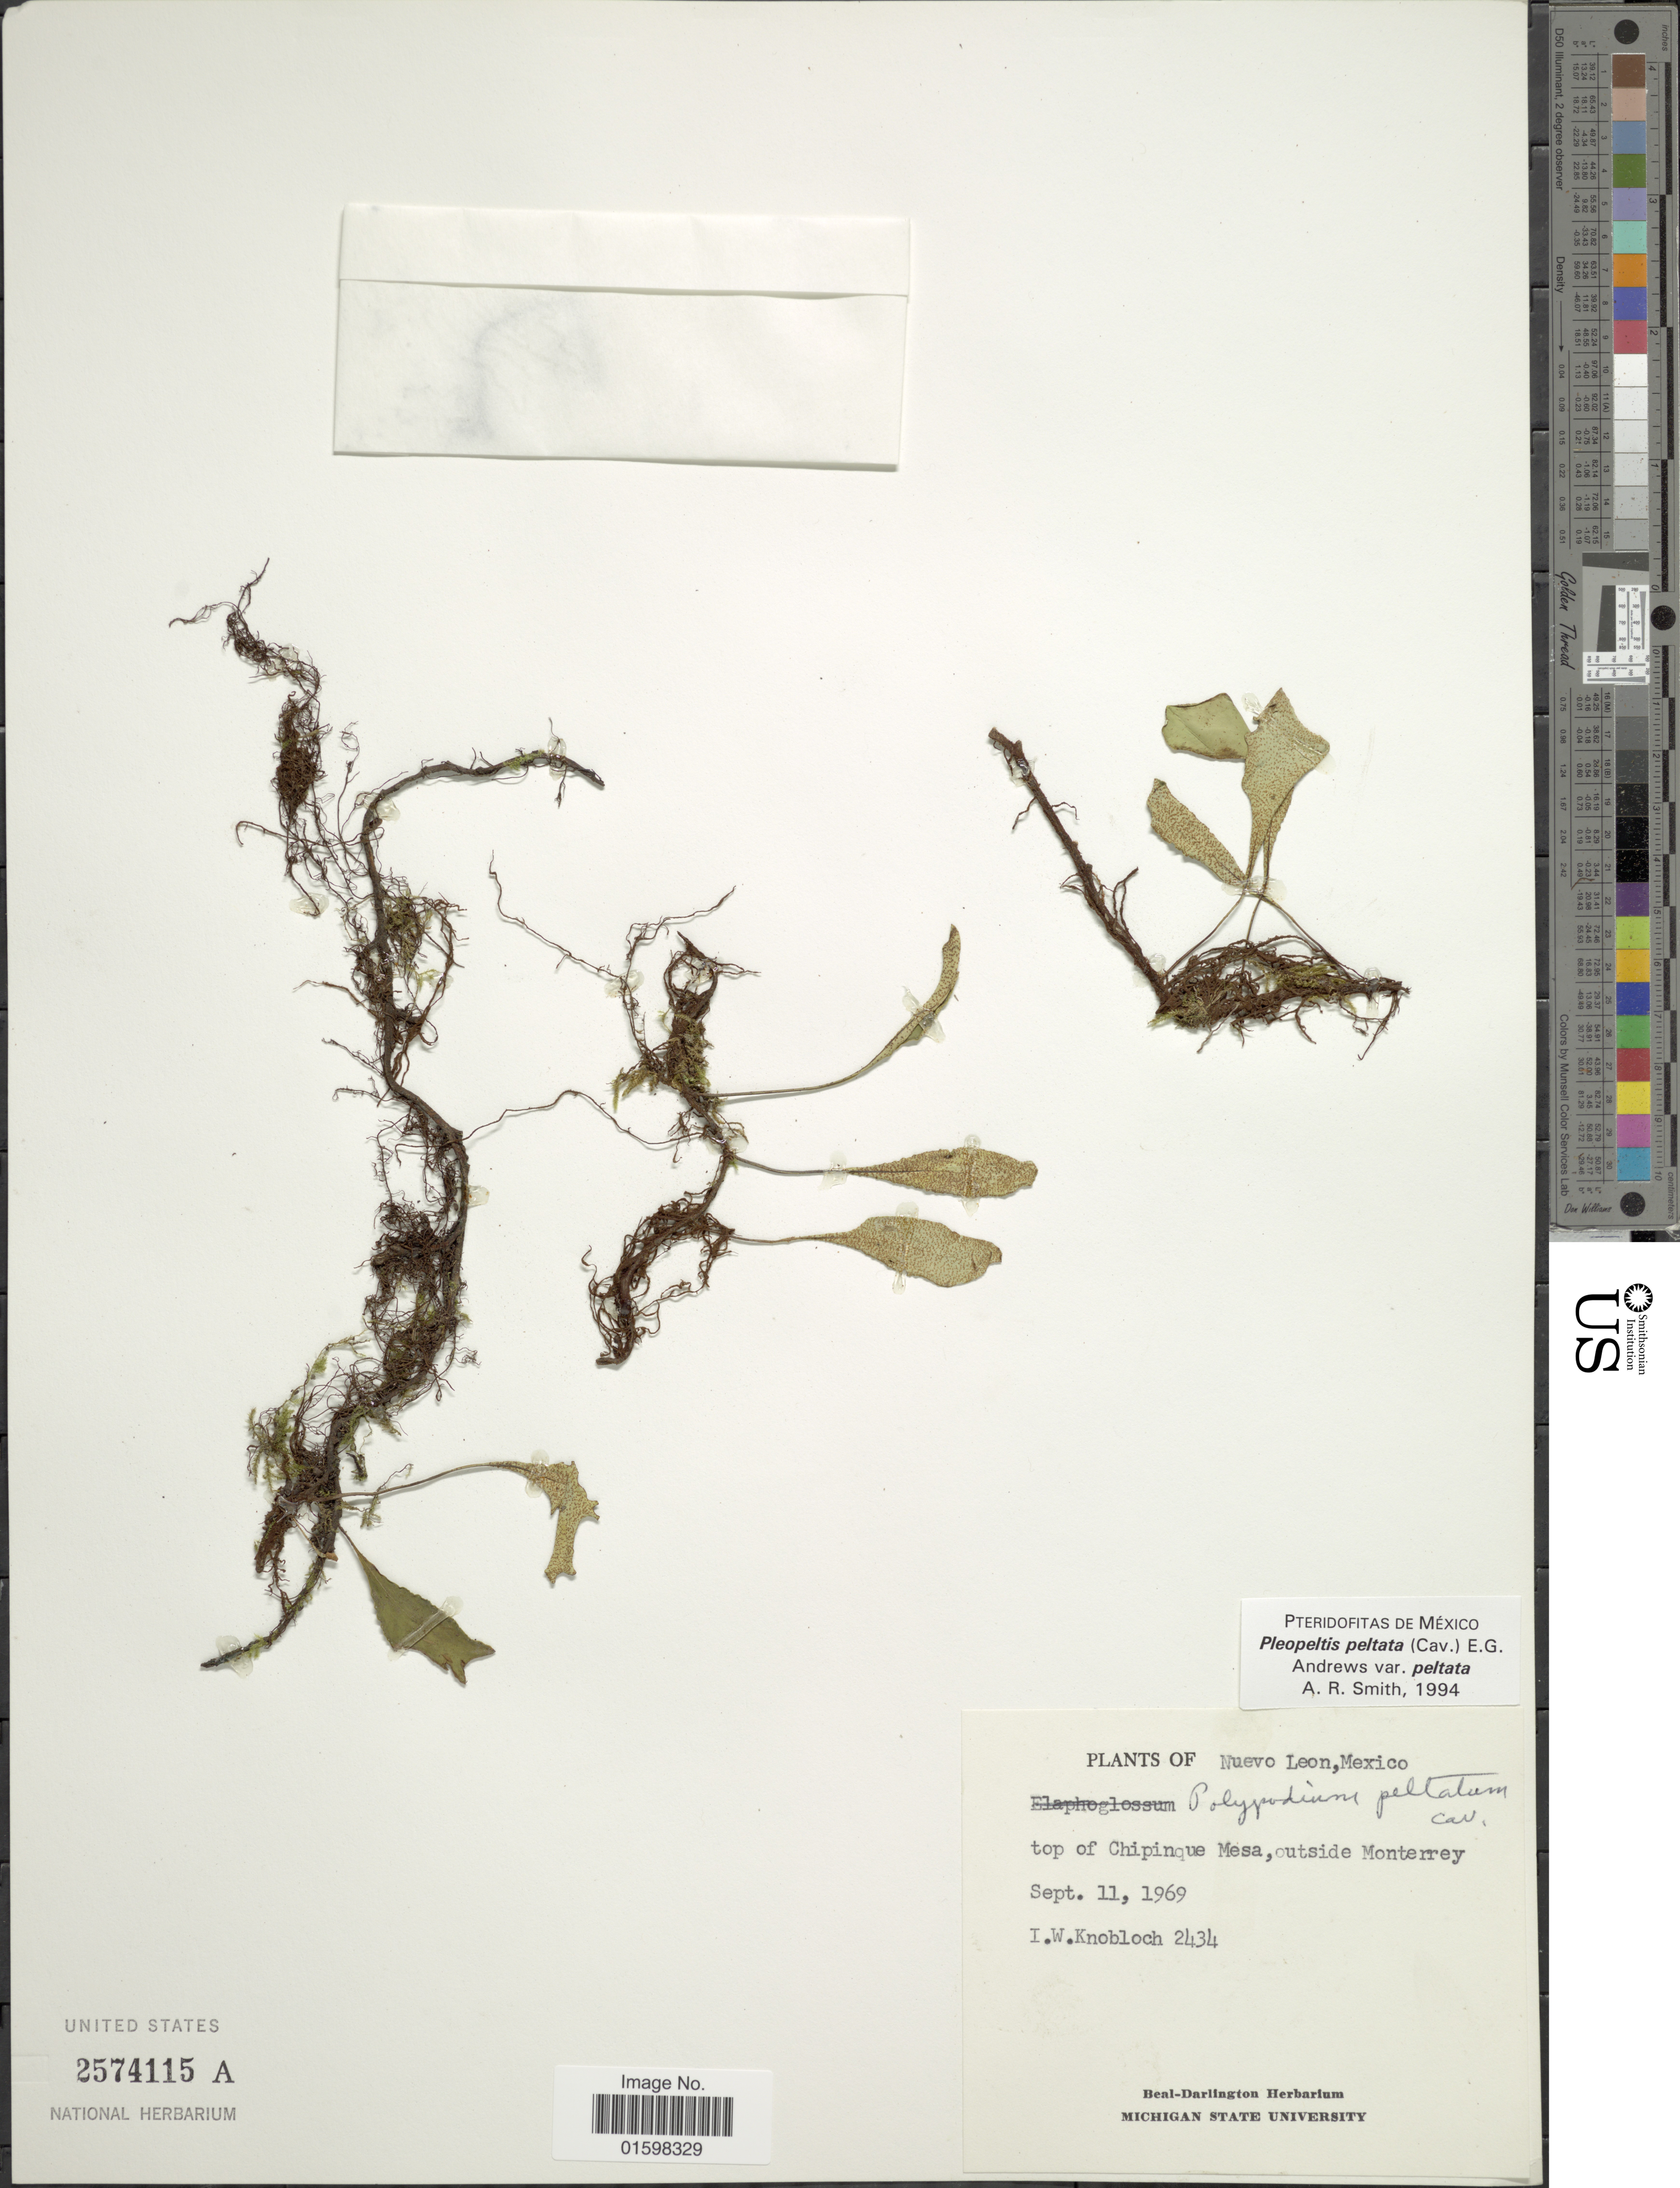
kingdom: Plantae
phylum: Tracheophyta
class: Polypodiopsida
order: Polypodiales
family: Polypodiaceae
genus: Pleopeltis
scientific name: Pleopeltis polylepis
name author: (Roem. ex Kunze) T. Moore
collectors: I. W. Knobloch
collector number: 2434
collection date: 1969-09-11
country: Mexico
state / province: Nuevo León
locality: Nuevo Leon, Mexico. top of Chipinque Mesa, cutside Monterrey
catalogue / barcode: US 2574115A